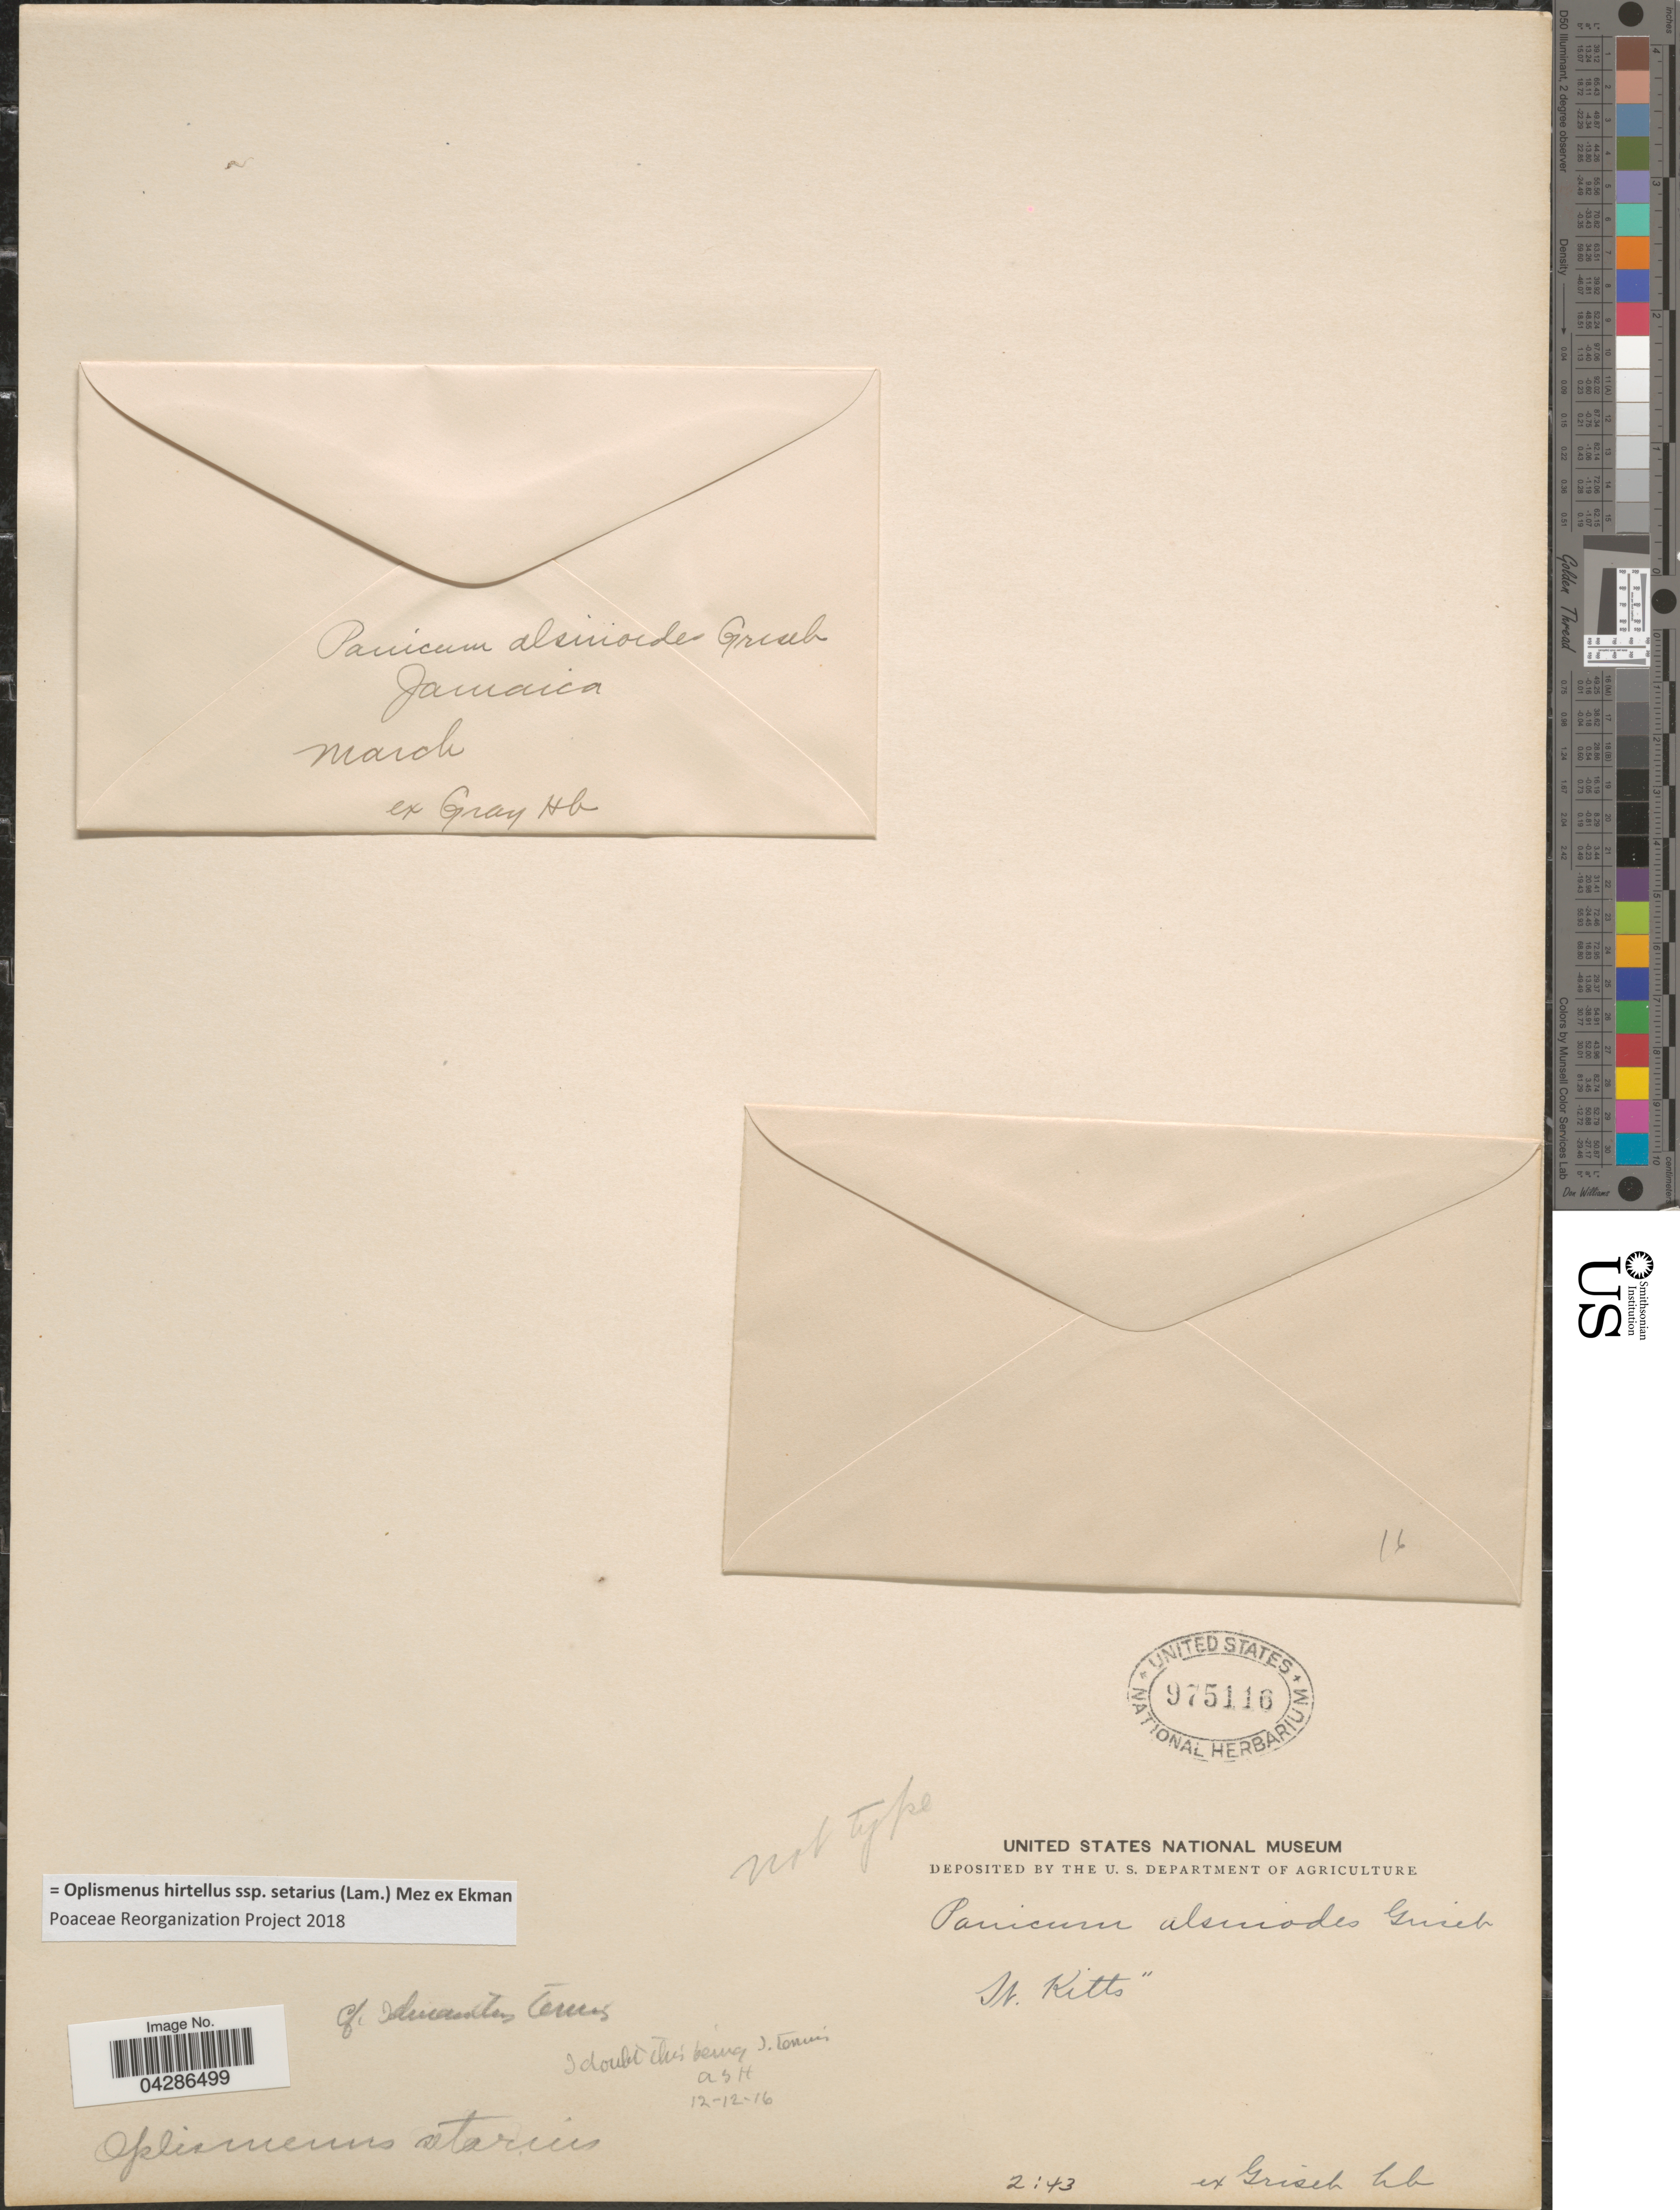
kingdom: Plantae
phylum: Tracheophyta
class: Liliopsida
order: Poales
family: Poaceae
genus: Oplismenus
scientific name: Oplismenus hirtellus subsp. setarius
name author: (Lam.) Mez ex Ekman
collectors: ex herb. Gray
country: Jamaica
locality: St. Kitts.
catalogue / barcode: US 975116